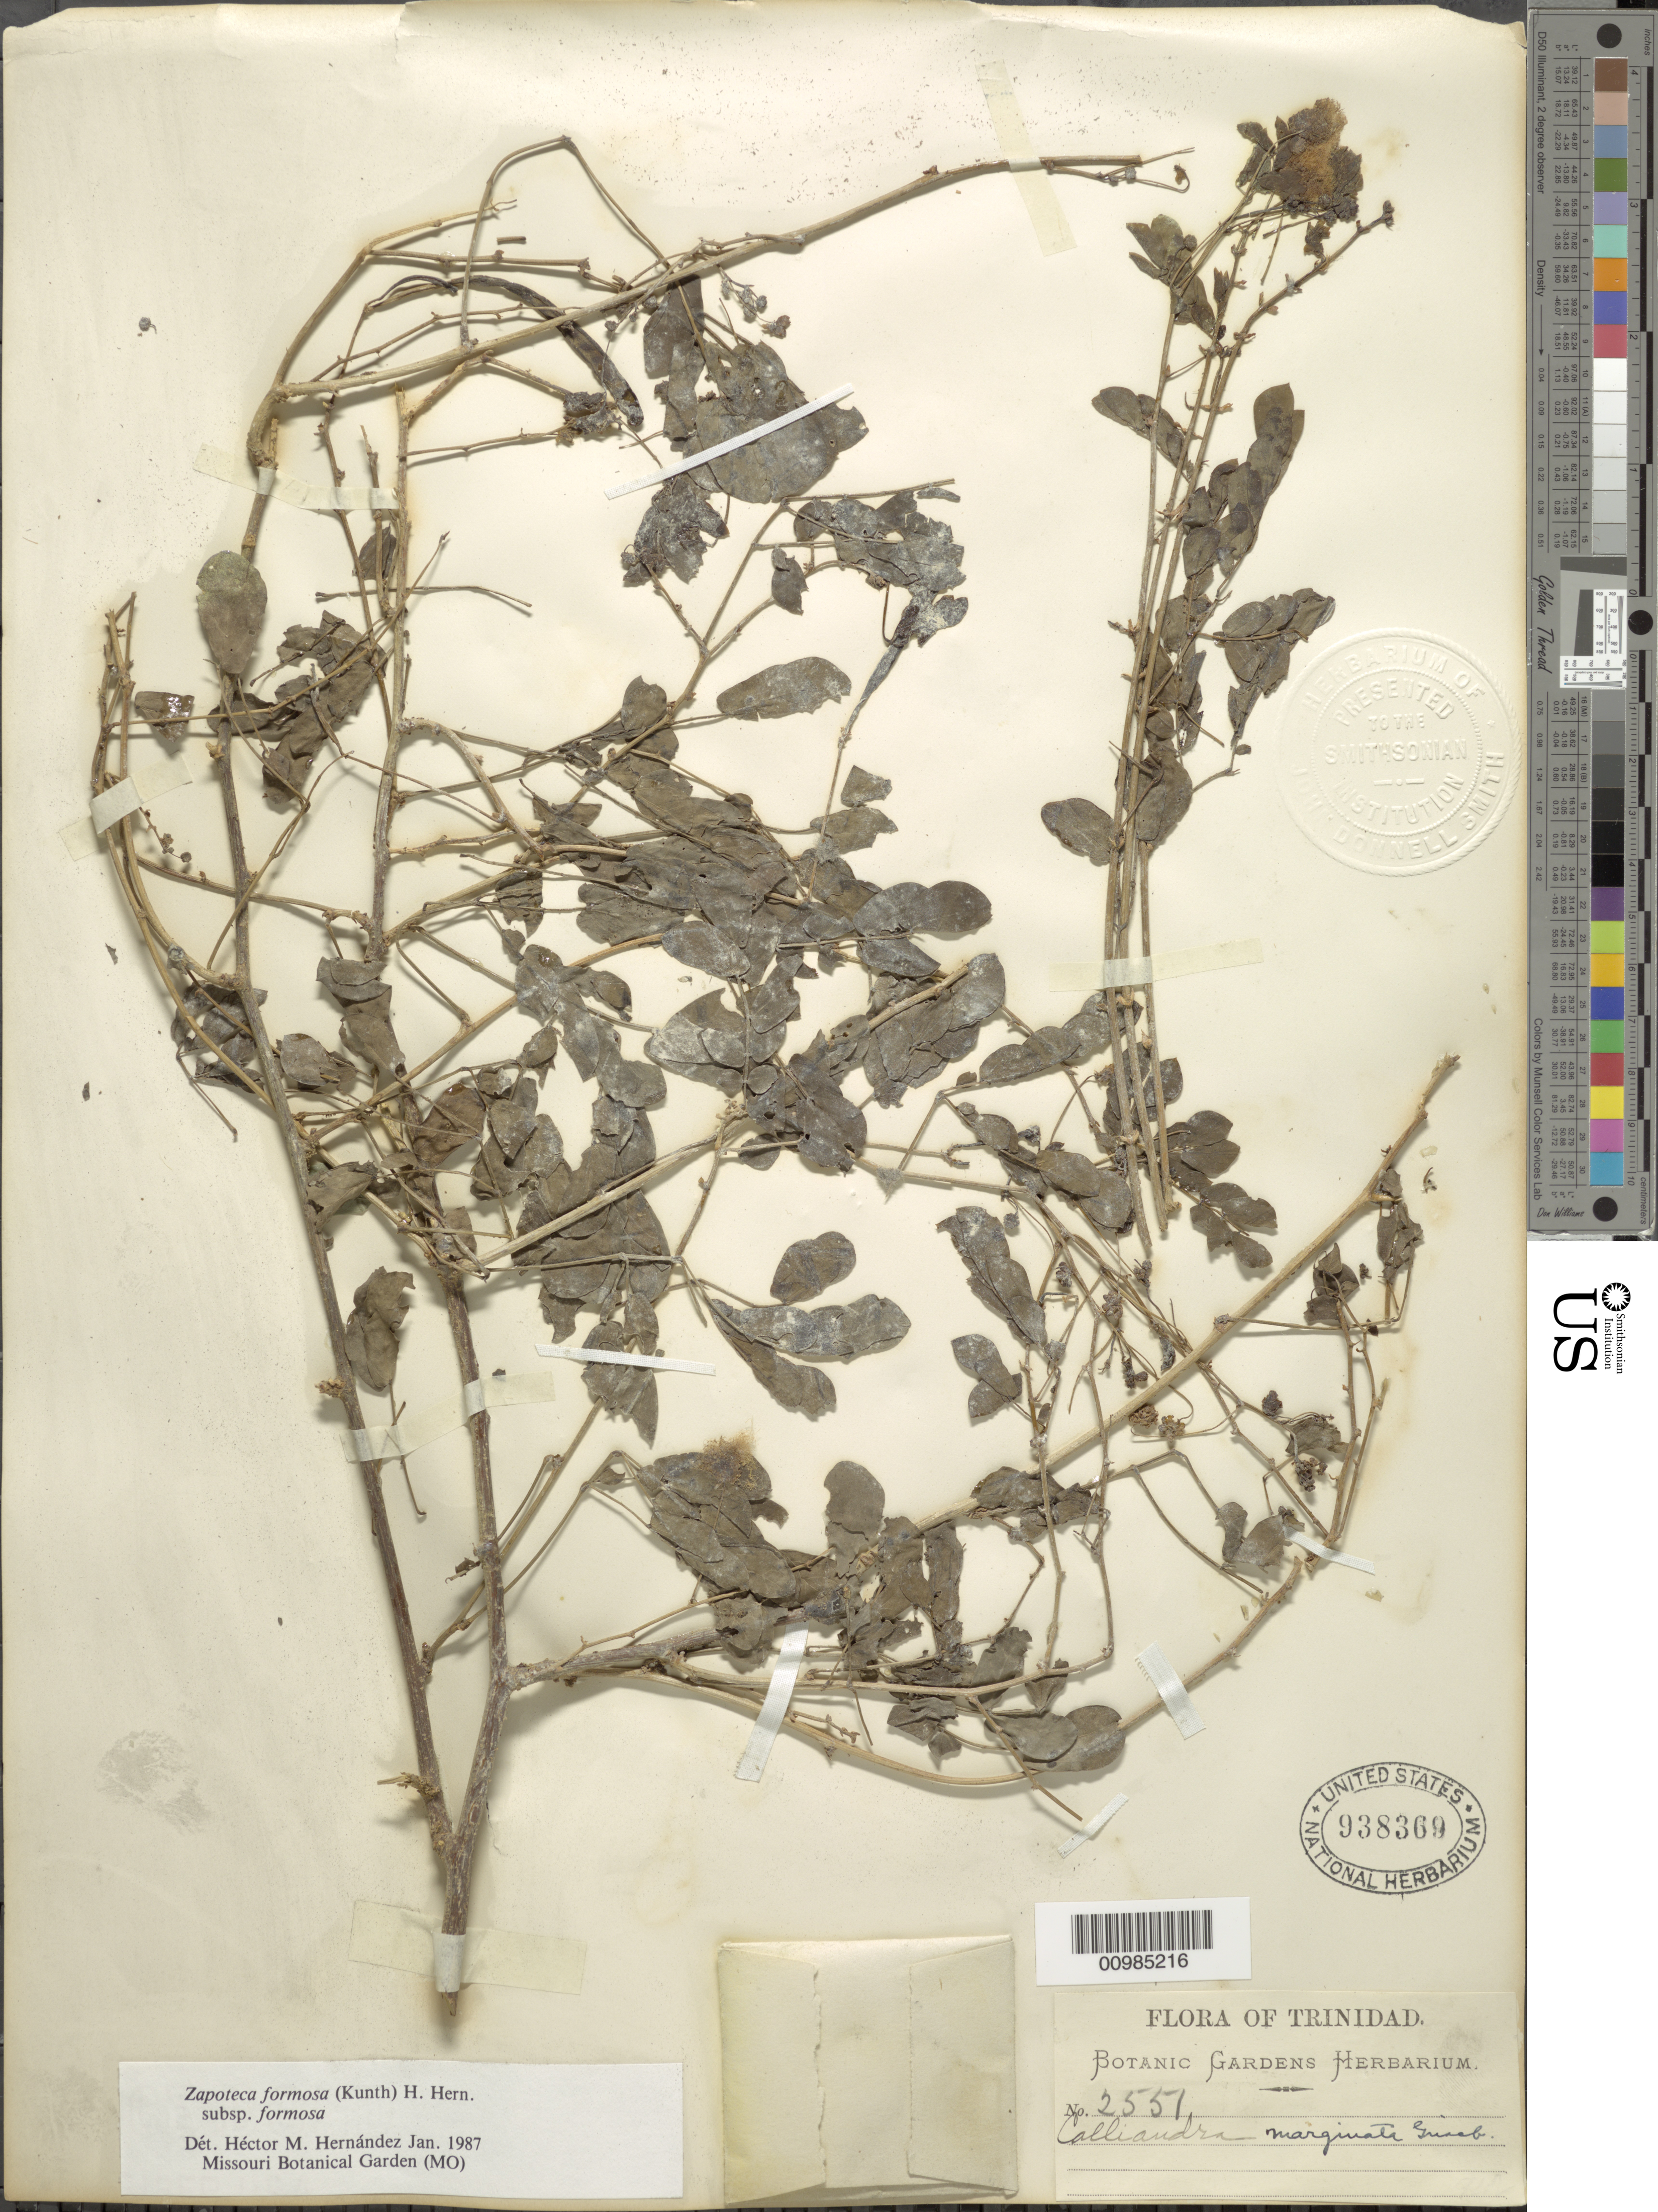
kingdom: Plantae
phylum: Tracheophyta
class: Magnoliopsida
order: Fabales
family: Fabaceae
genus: Zapoteca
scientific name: Zapoteca formosa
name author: (Kunth) H.M. Hern.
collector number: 2551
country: Trinidad and Tobago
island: Trinidad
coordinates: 0 N, 0 E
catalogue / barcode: US 938369